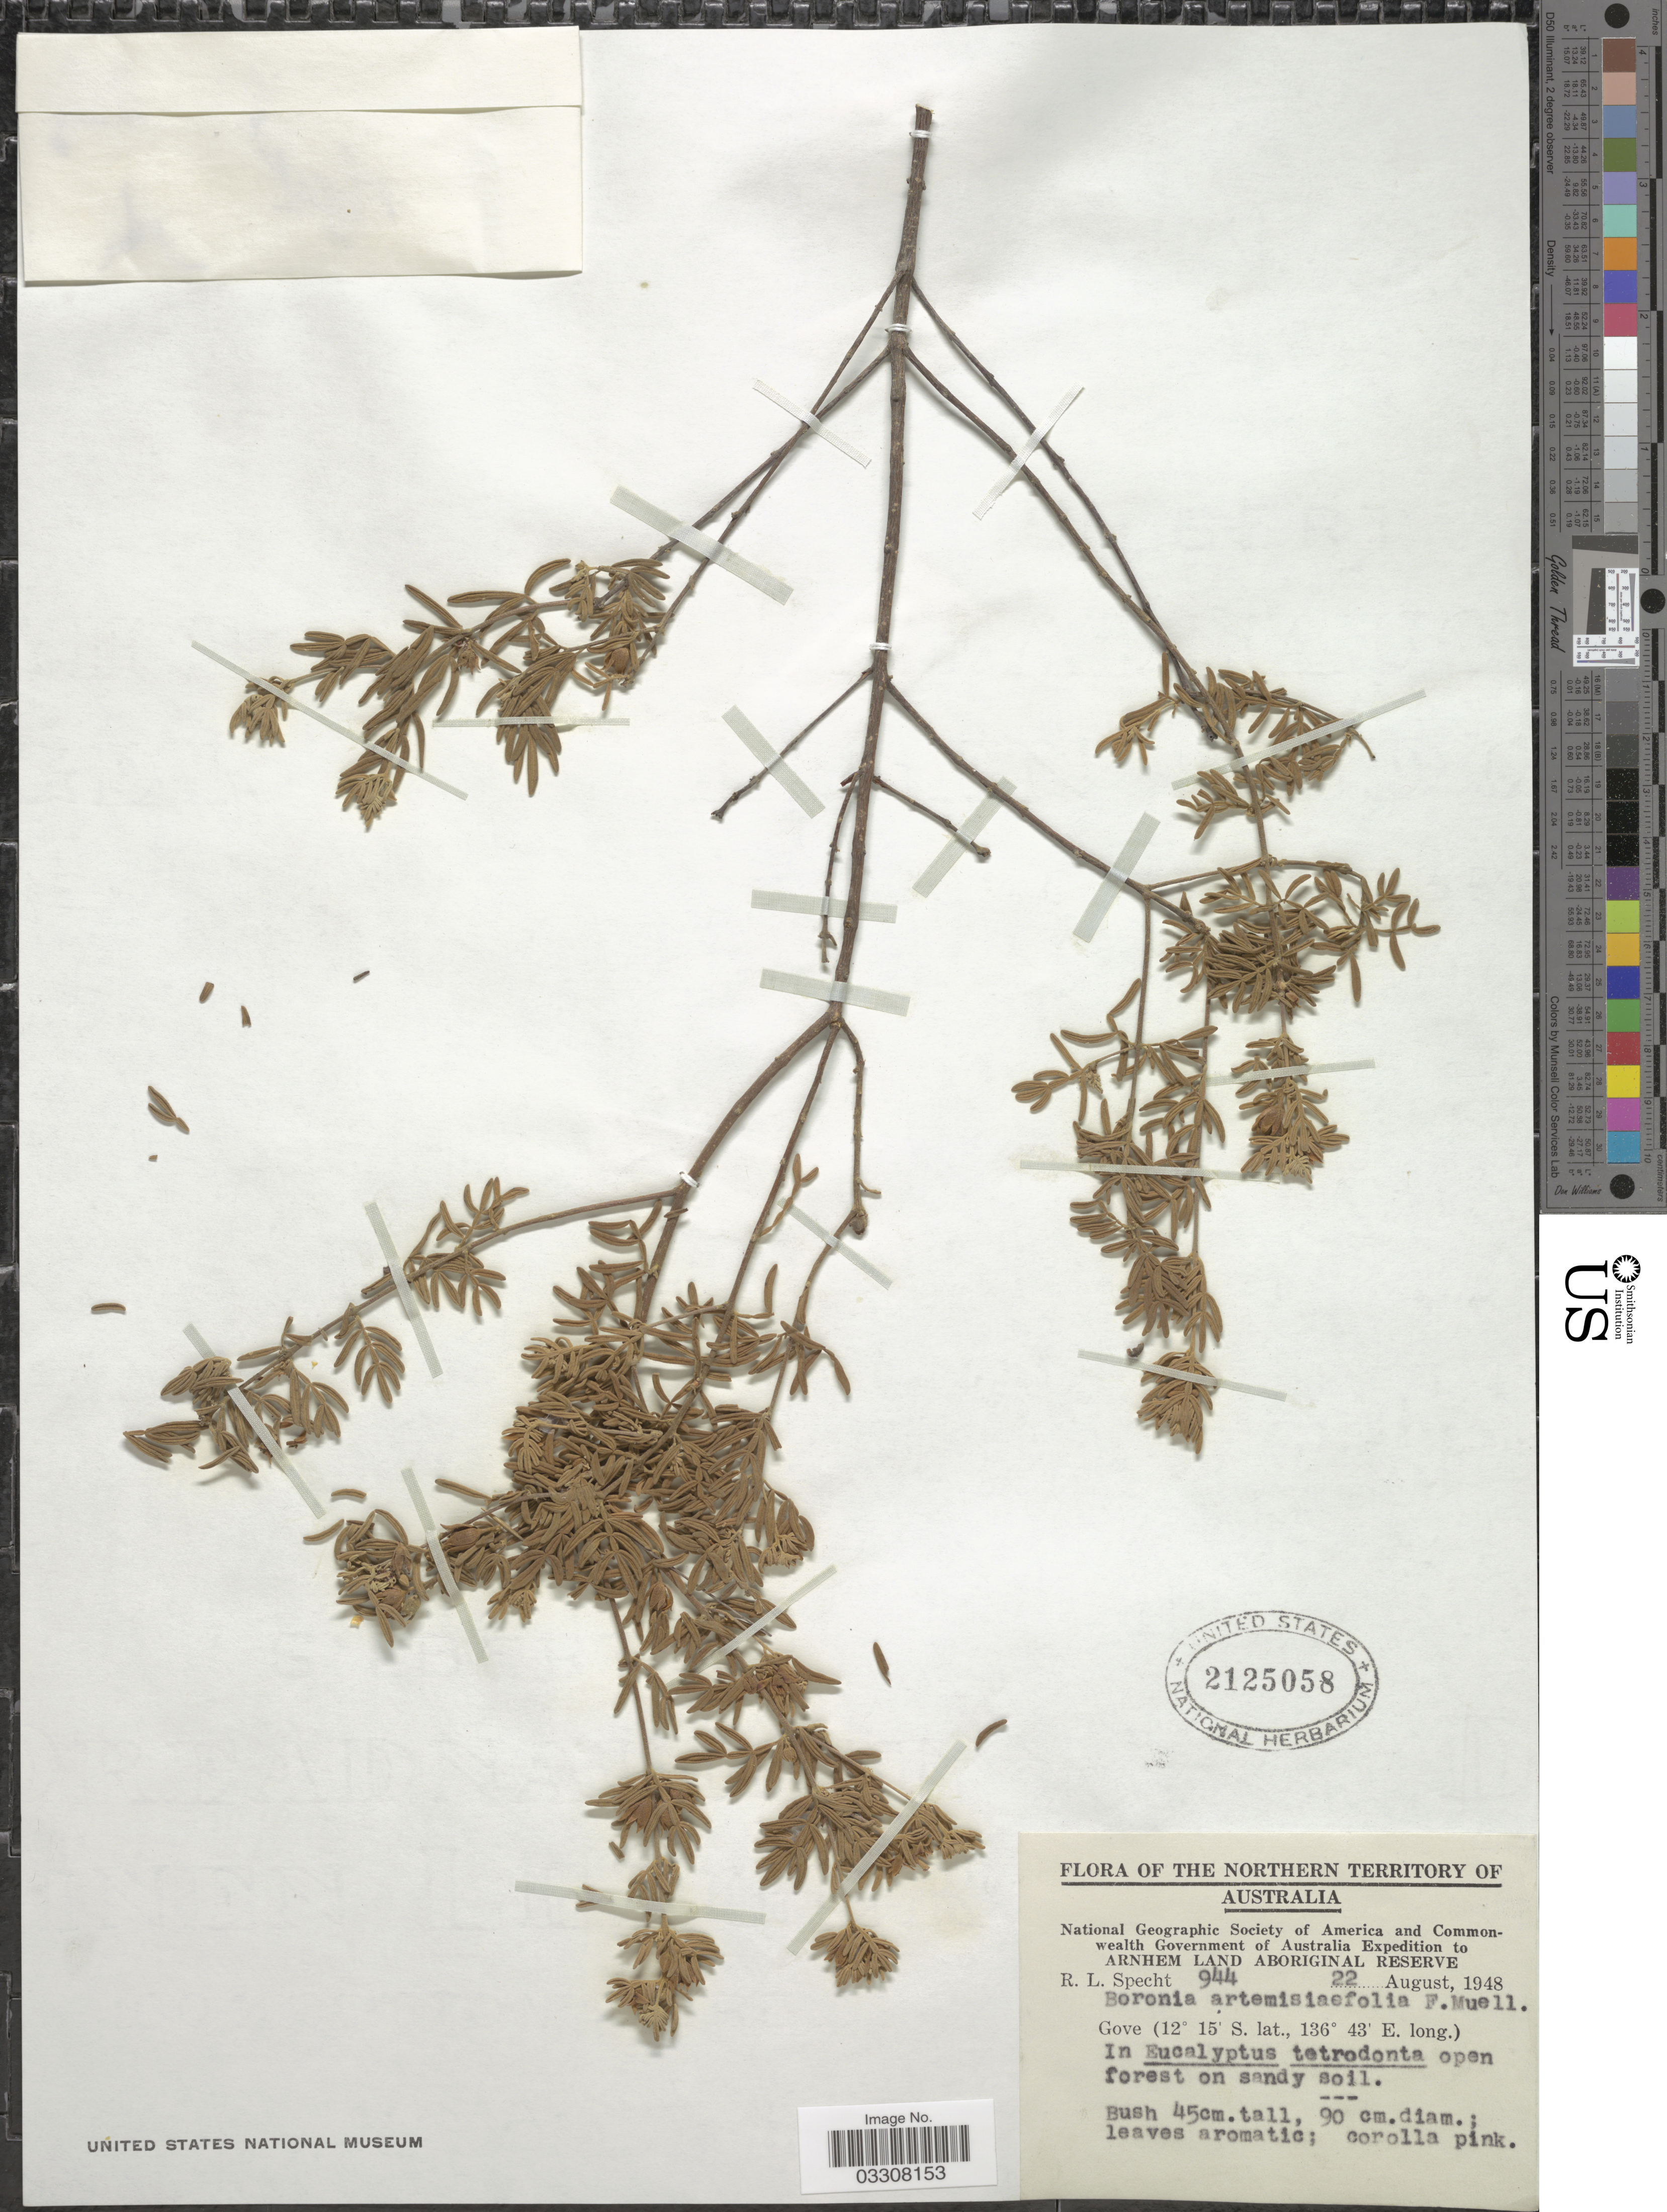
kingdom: Plantae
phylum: Tracheophyta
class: Magnoliopsida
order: Sapindales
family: Rutaceae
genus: Boronia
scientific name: Boronia artemisiifolia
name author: F. Muell.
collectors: R. L. Specht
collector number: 944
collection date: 1948-08-22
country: Australia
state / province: Northern Territory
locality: Gove. Arnhem Land Aboriginal Reserve.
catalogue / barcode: US 2125058